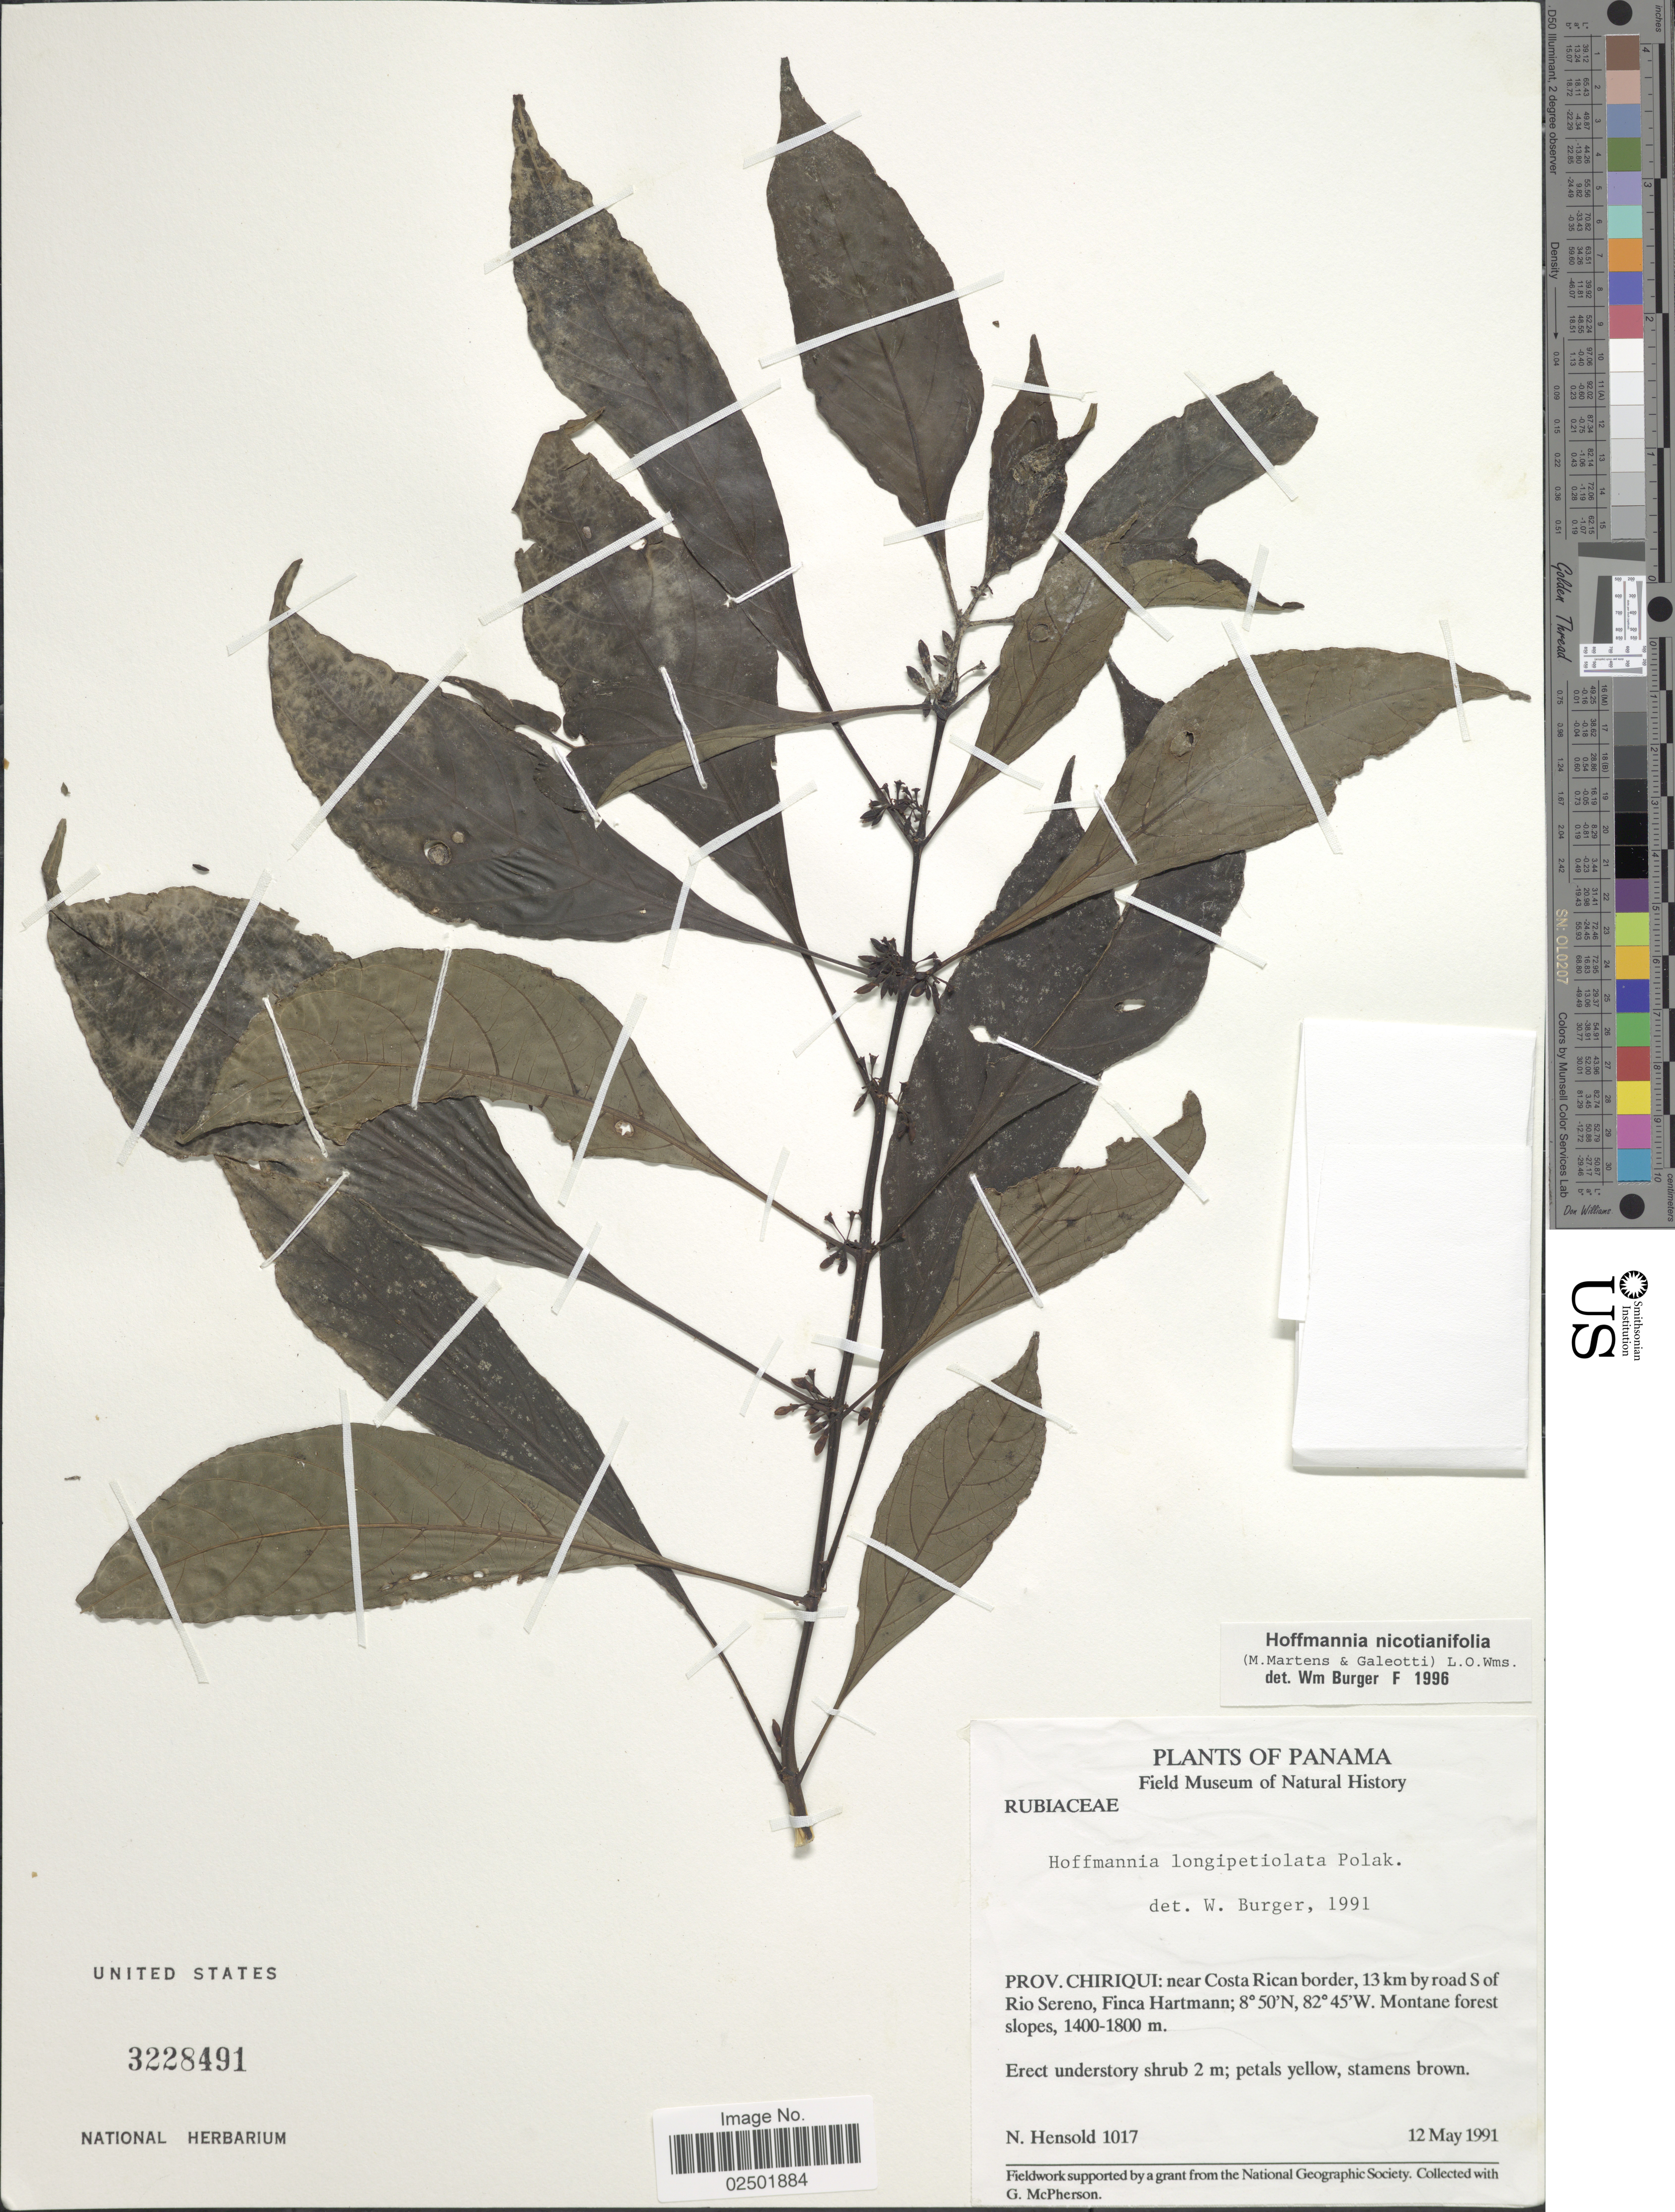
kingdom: Plantae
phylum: Tracheophyta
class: Magnoliopsida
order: Gentianales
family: Rubiaceae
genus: Hoffmannia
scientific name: Hoffmannia nicotianifolia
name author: (M. Martens & Galeoti) L.O. Williams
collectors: N. Hensold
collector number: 1017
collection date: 1991-05-12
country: Panama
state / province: Chiriqui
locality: Near Costa Rican border, 13 km by road S of Rio Sereno, Finca Hartmann. Montane forest slopes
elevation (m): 1400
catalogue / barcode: US 3228491